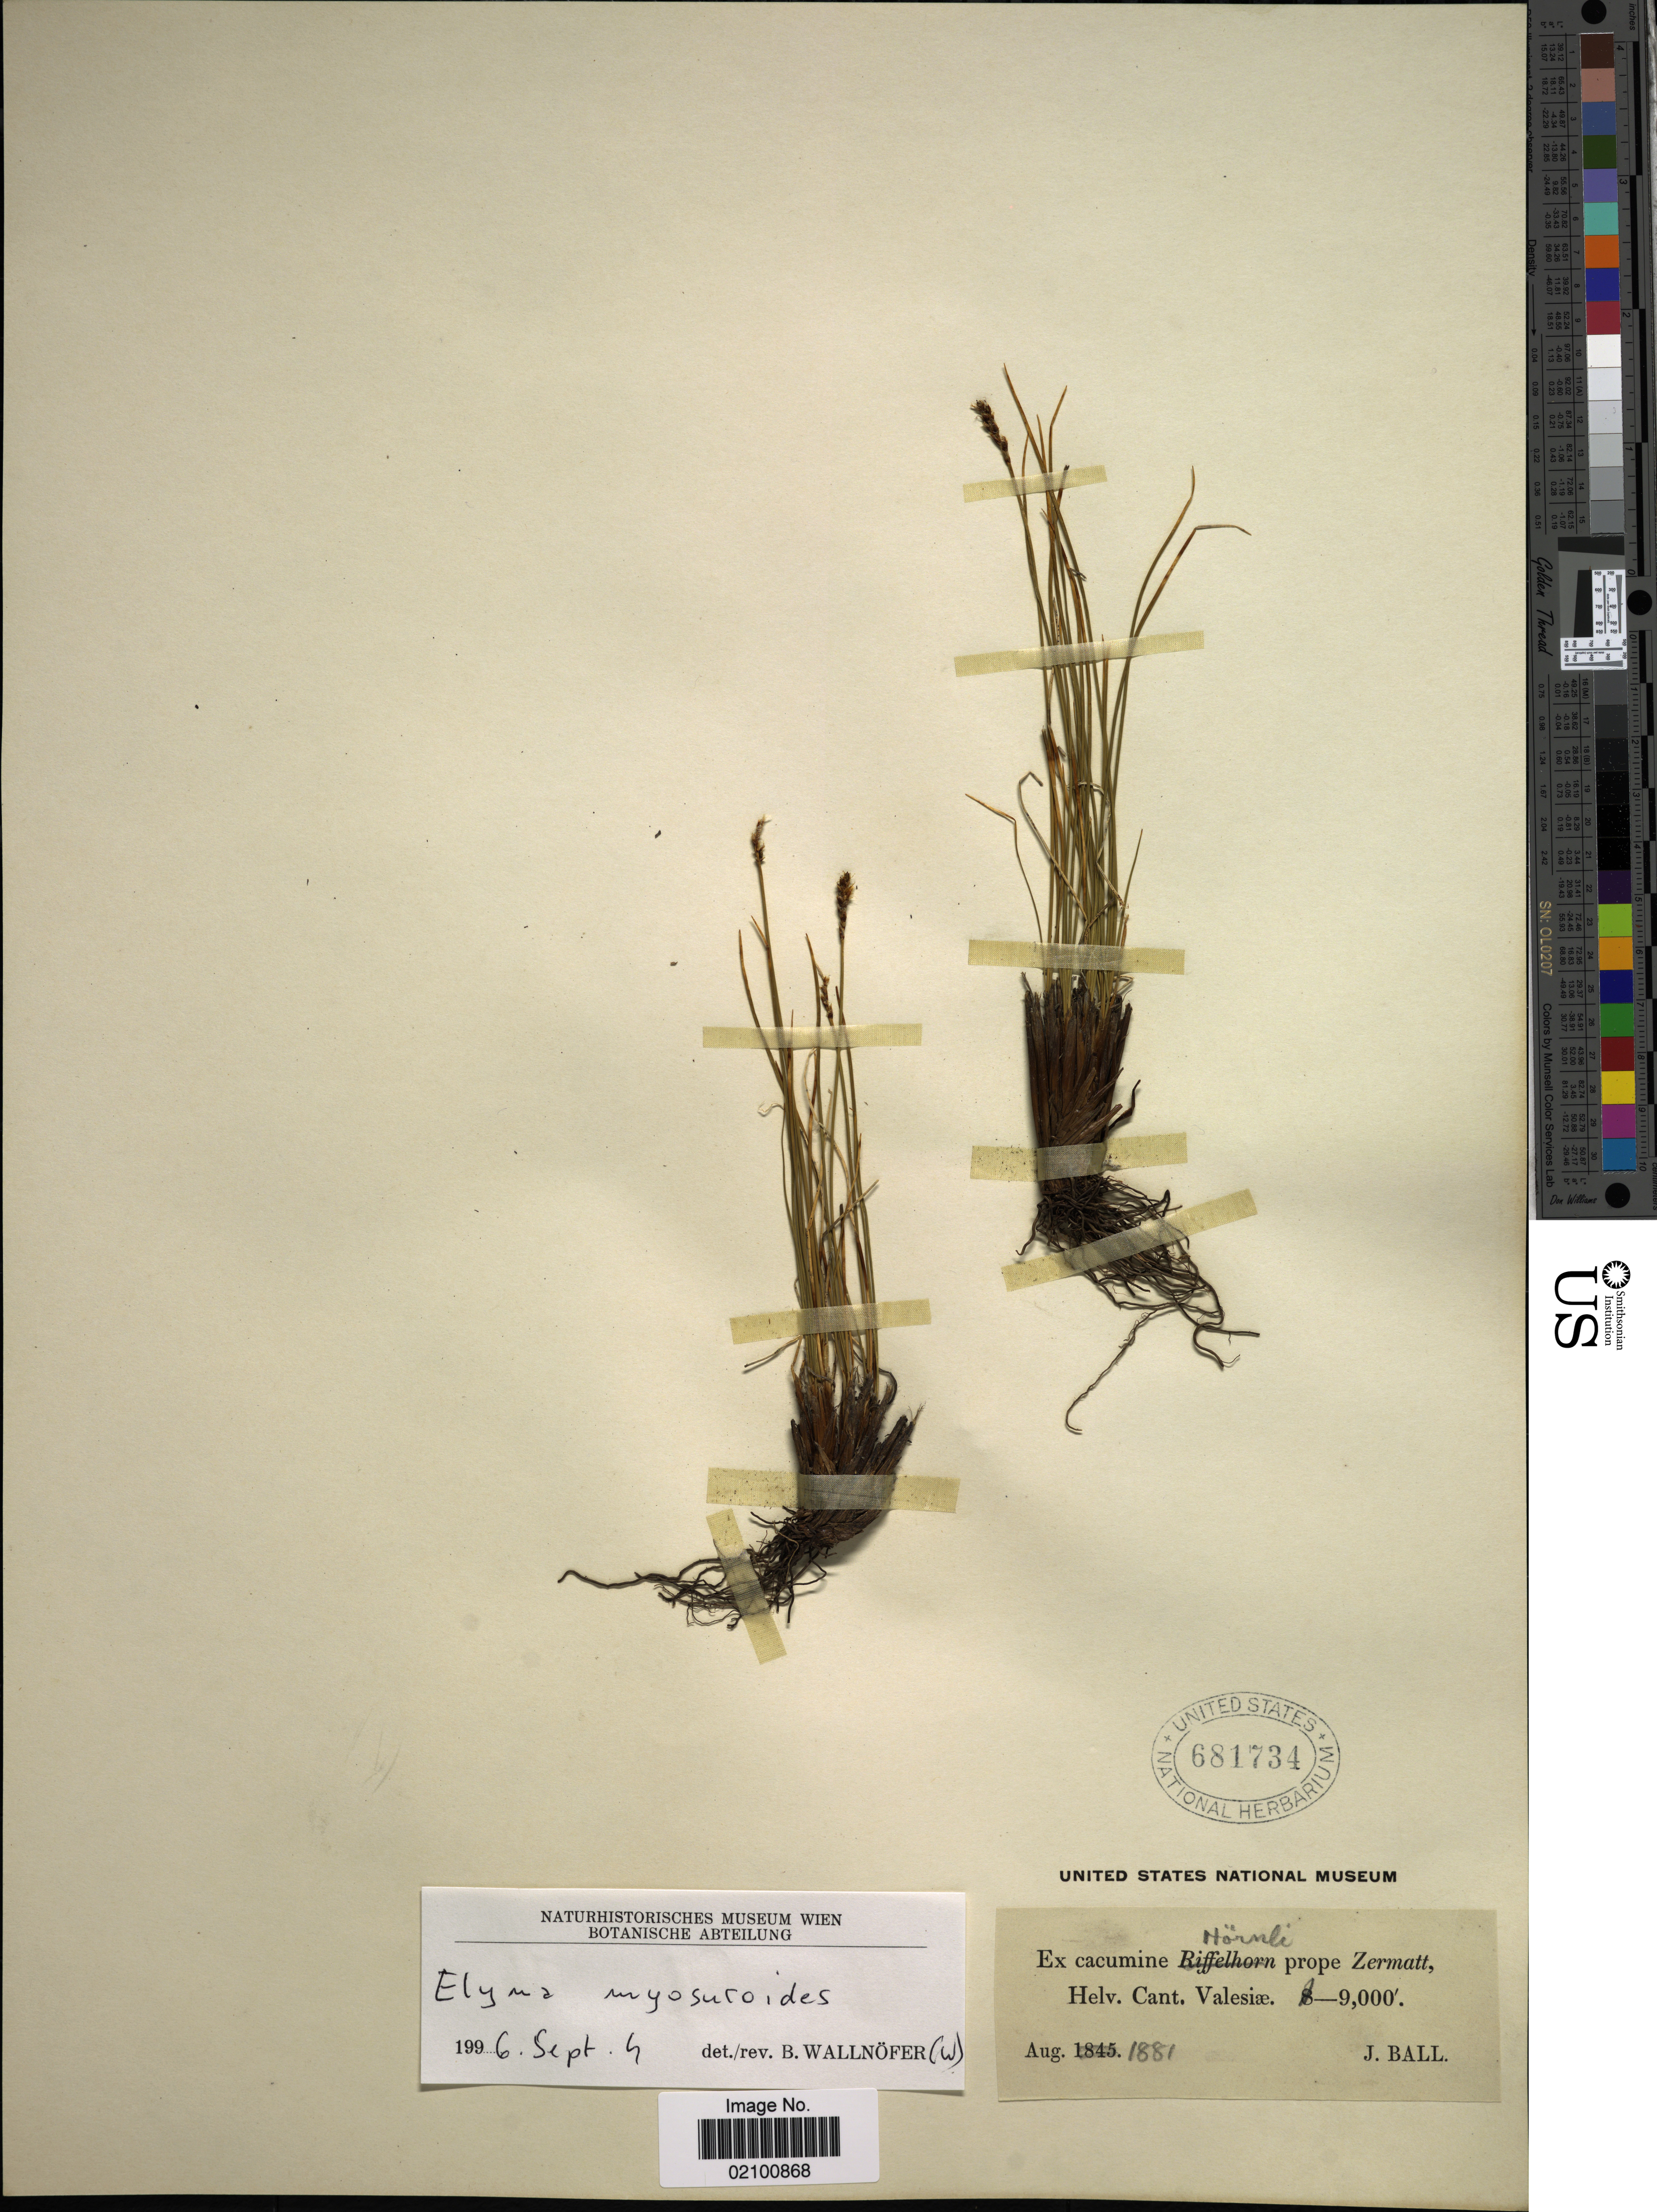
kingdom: Plantae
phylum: Tracheophyta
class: Liliopsida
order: Poales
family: Cyperaceae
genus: Carex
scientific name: Carex myosuroides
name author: Vill.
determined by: Strong, M. T., (US), Smithsonian Institution - National Museum of Natural History (UNITED STATES)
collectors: J. Ball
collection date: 1881-08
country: Switzerland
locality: Hornli prope Zermatt, Helv. Cant. Valesiae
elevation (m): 2743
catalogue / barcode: US 681734